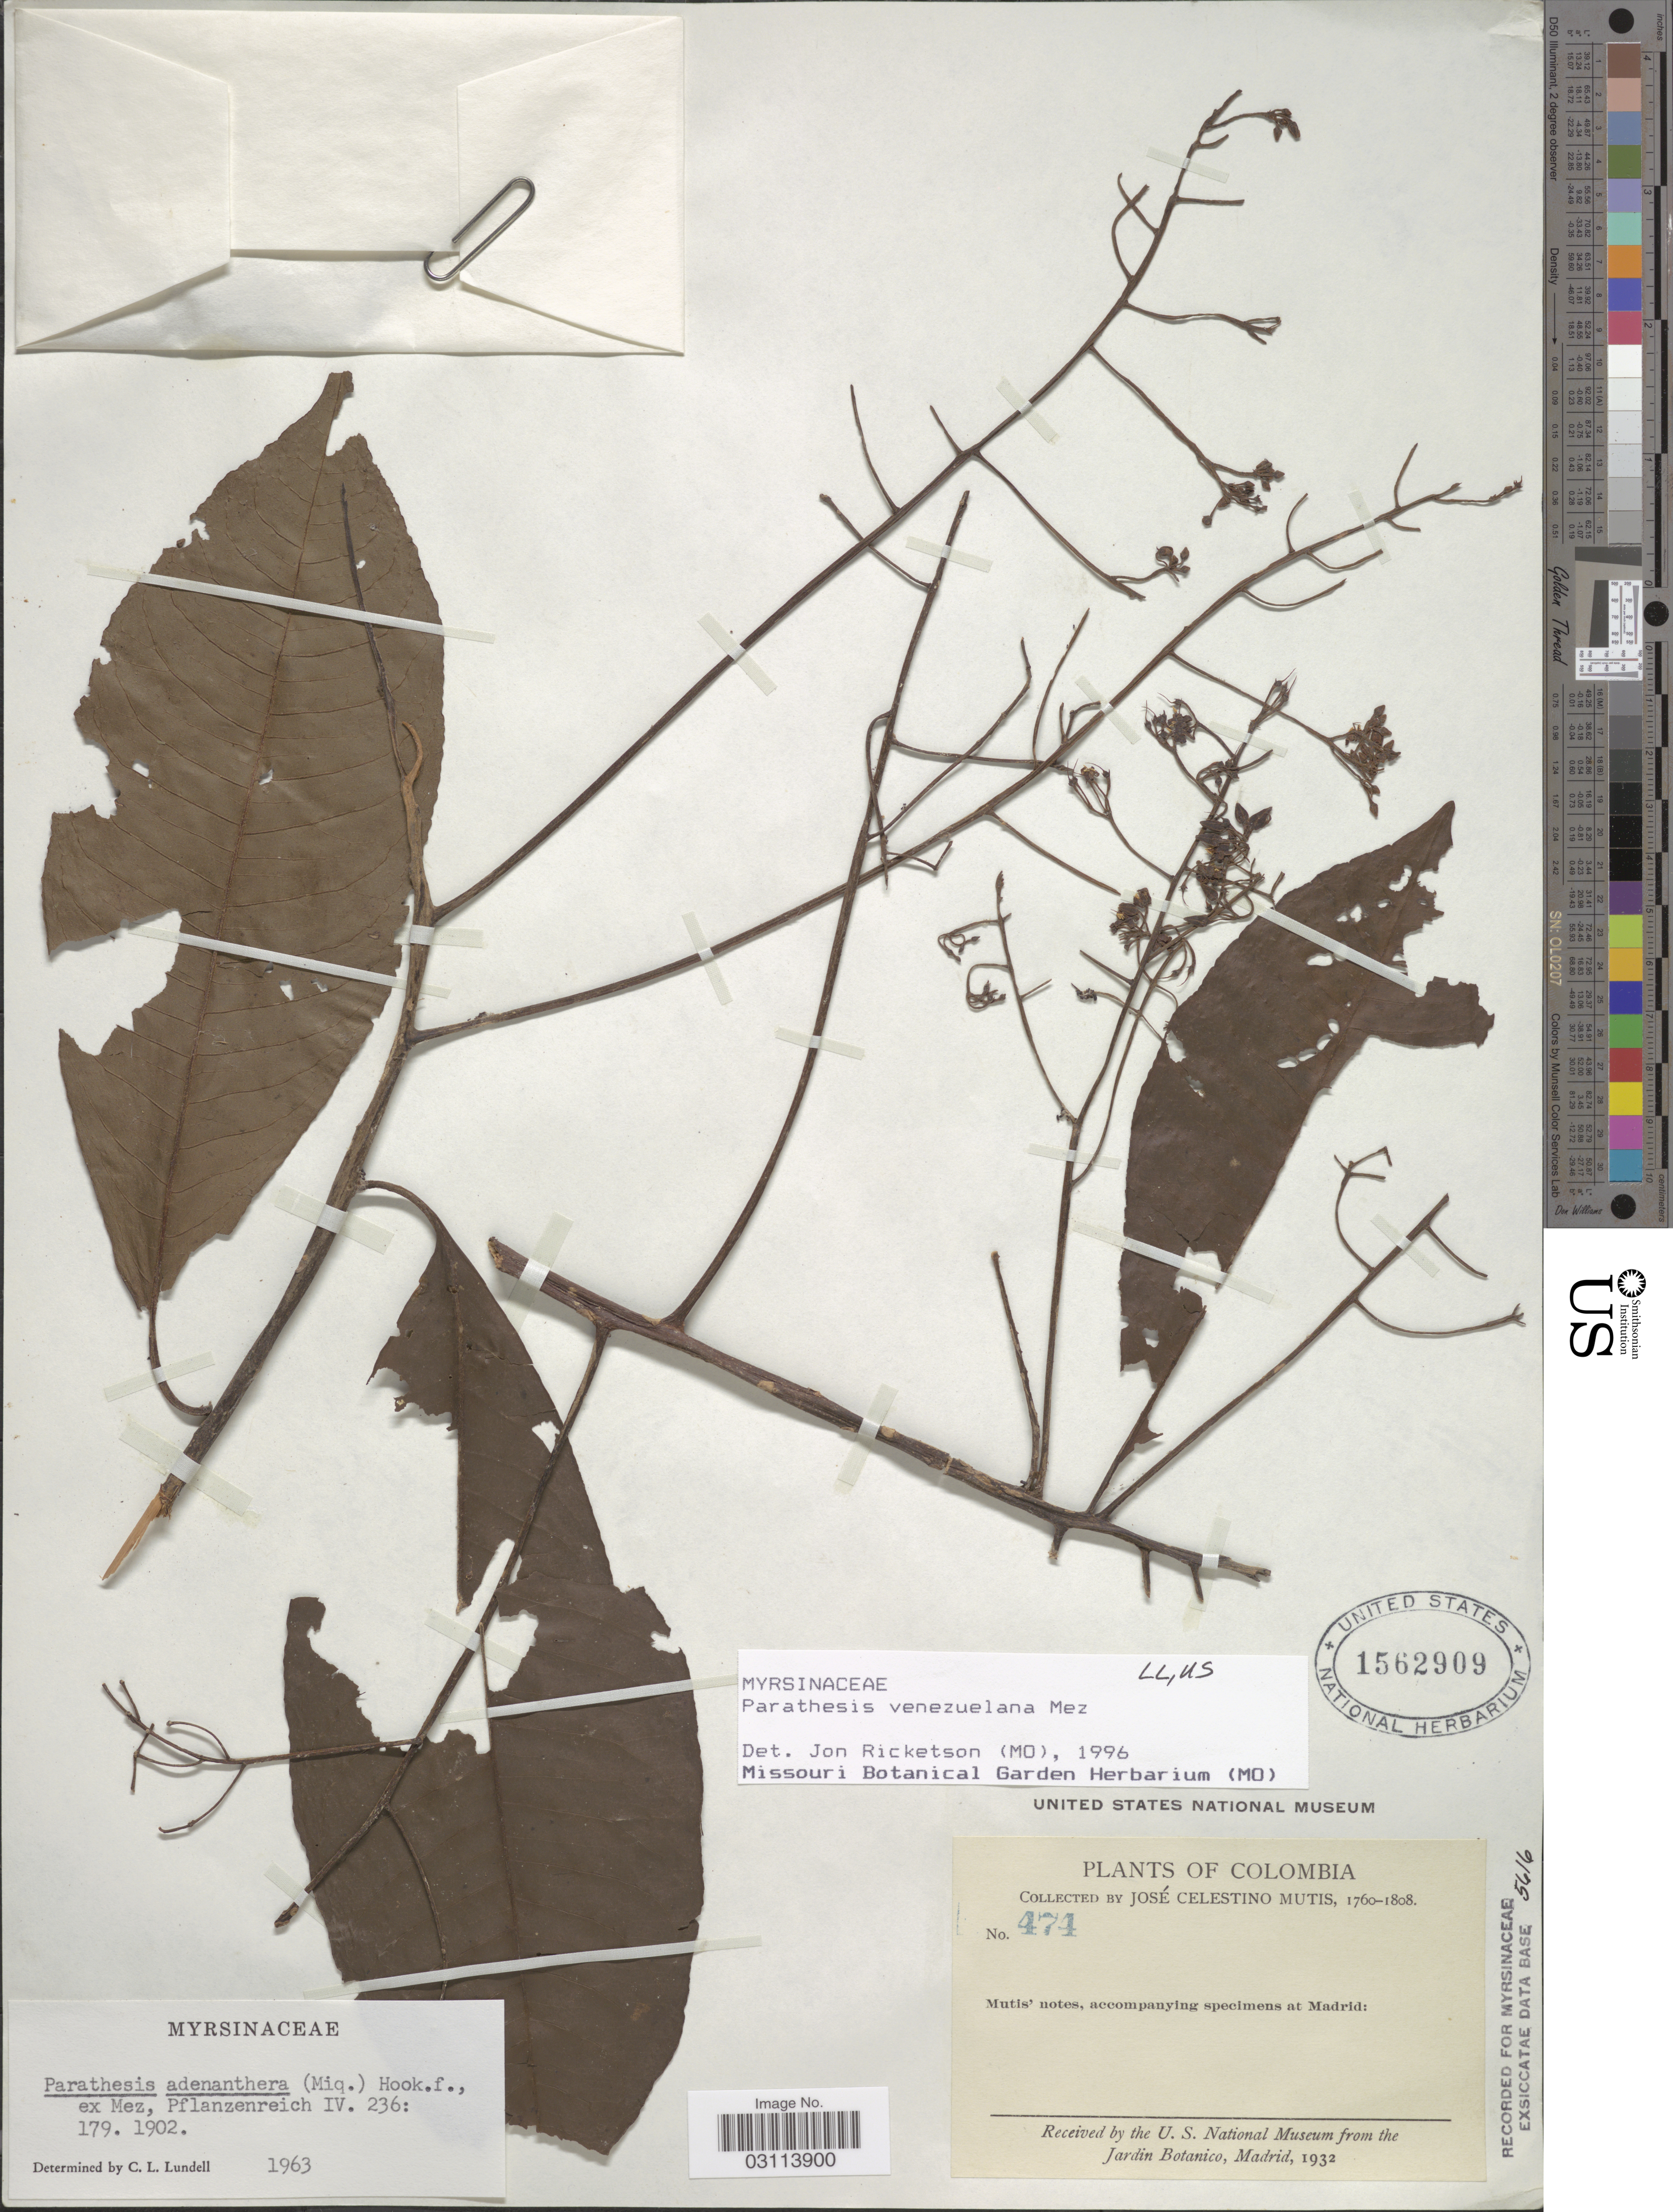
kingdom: Plantae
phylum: Tracheophyta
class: Magnoliopsida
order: Ericales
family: Primulaceae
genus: Parathesis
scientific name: Parathesis venezuelana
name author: Mez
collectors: J. C. B. Mutis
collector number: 474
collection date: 1760/1808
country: Colombia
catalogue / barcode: US 1562909